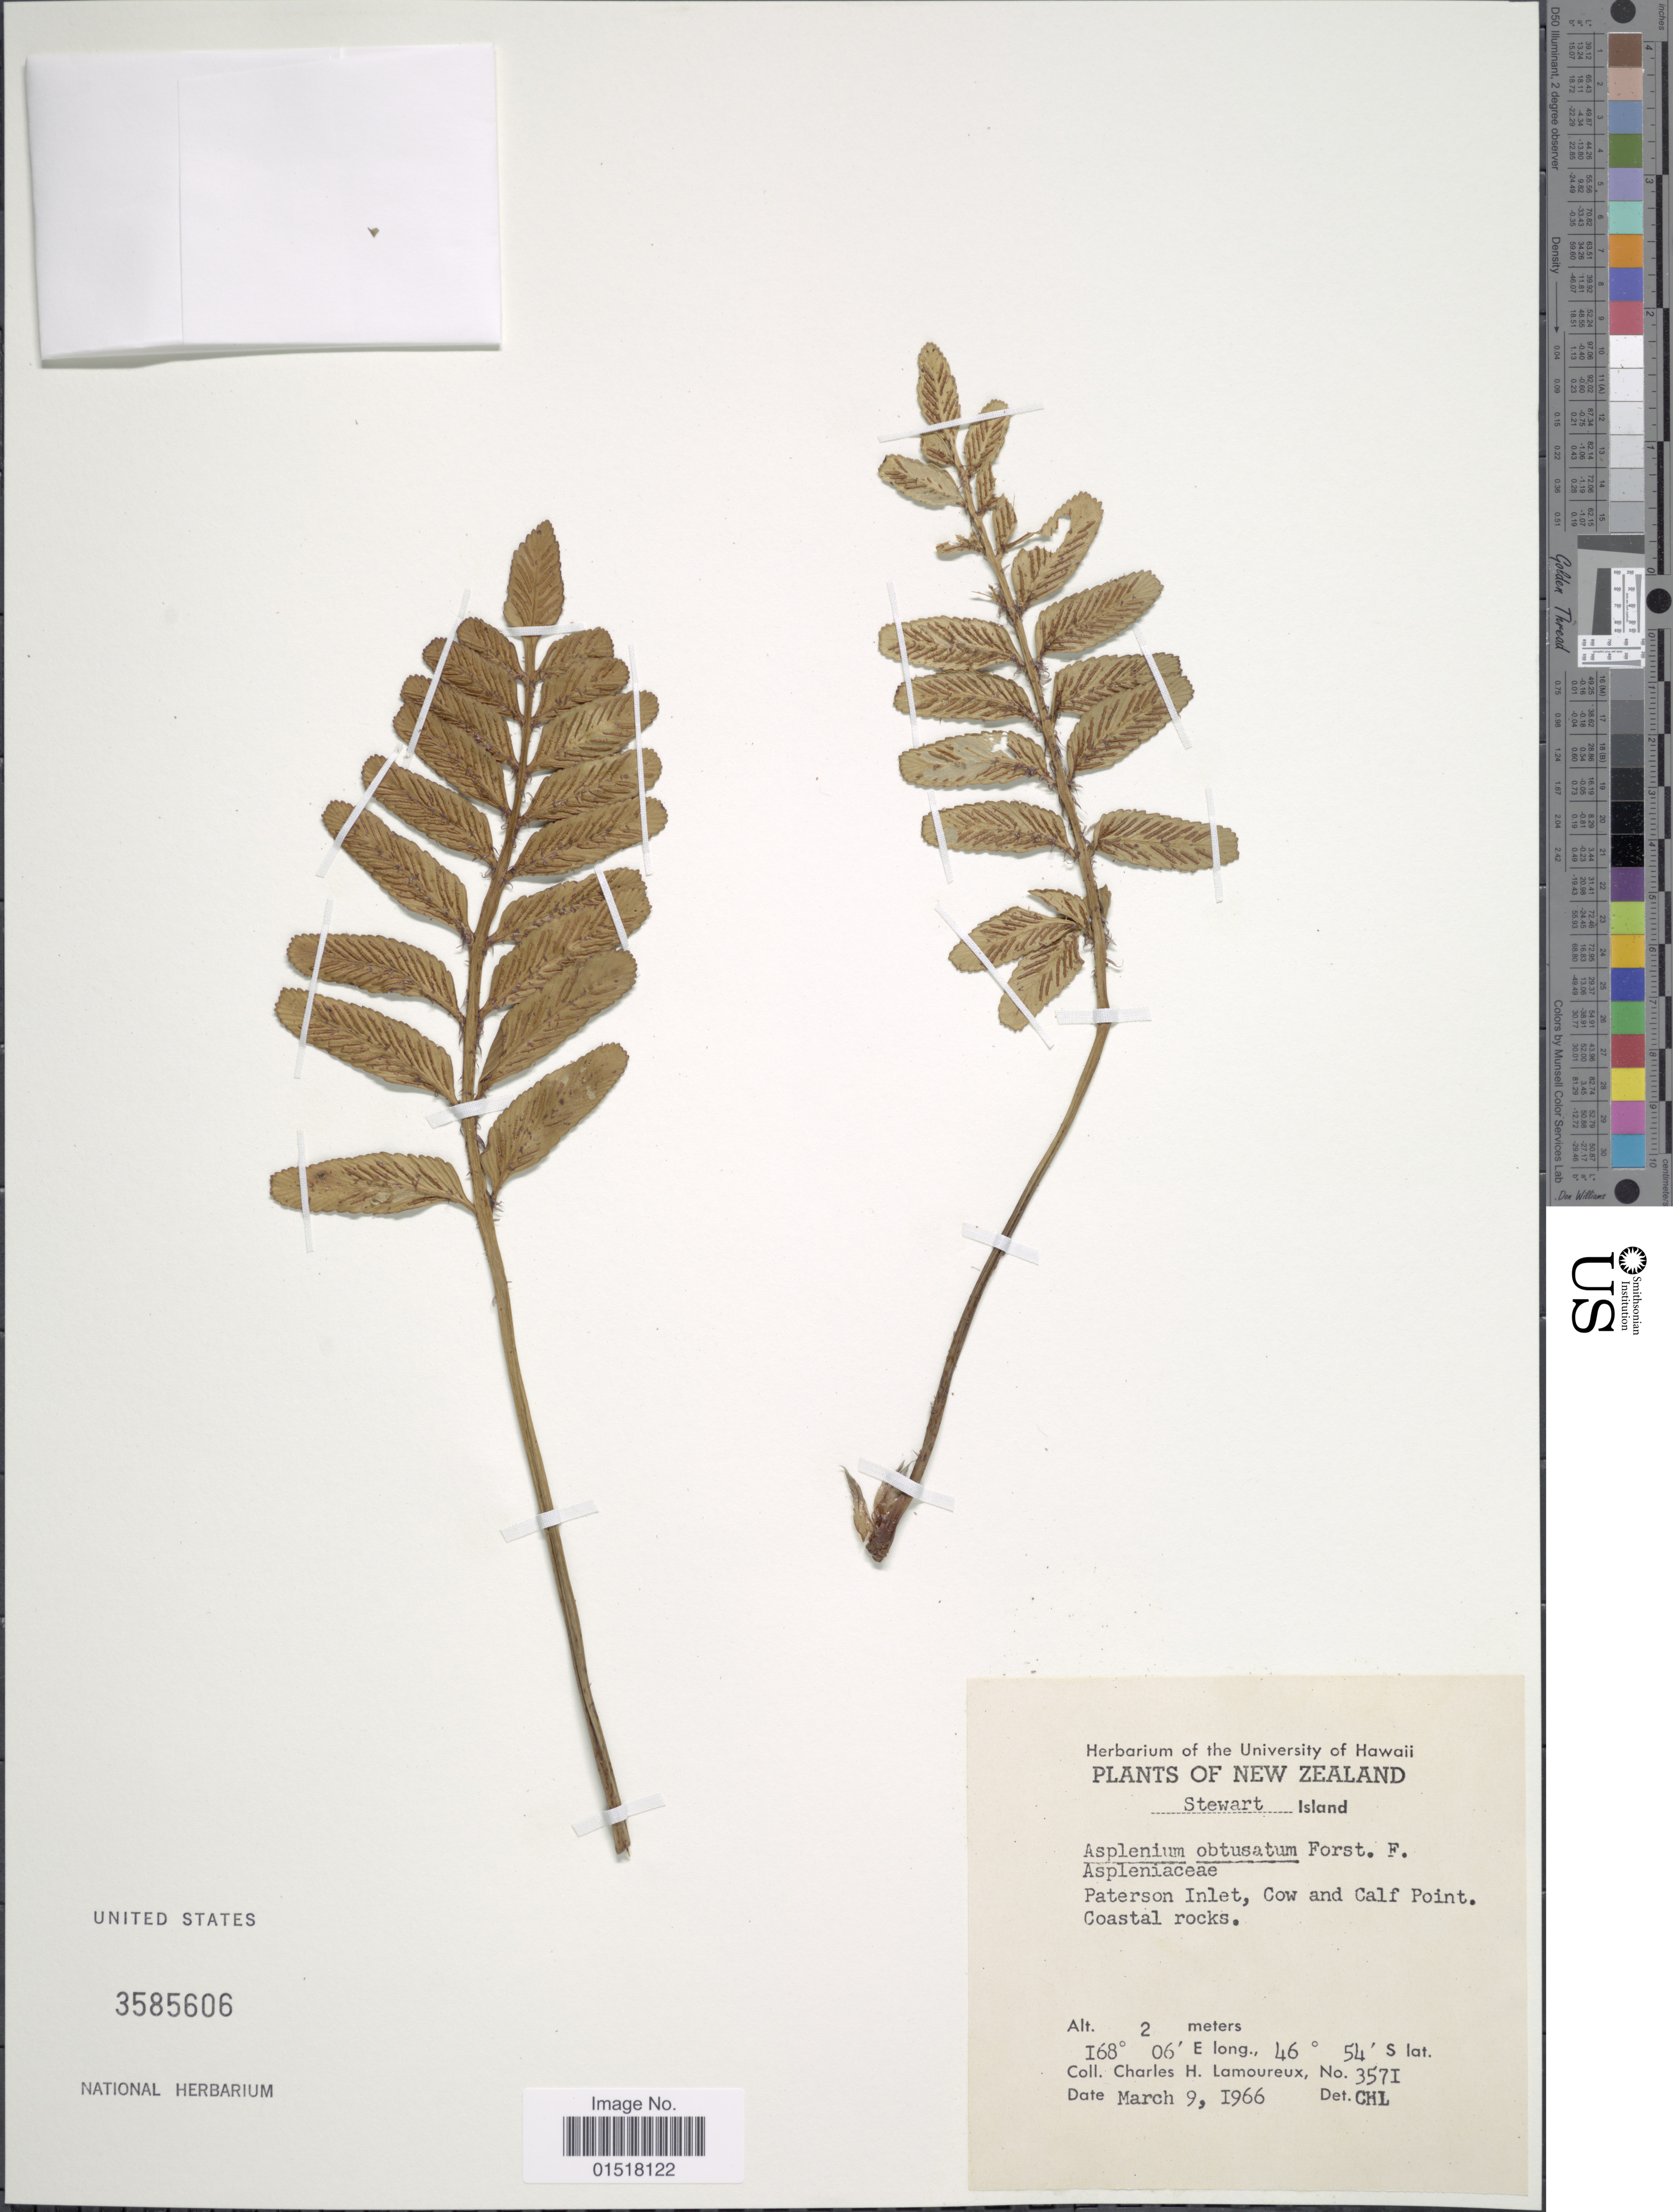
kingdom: Plantae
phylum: Tracheophyta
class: Polypodiopsida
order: Polypodiales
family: Aspleniaceae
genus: Asplenium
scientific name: Asplenium obtusatum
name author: G. Forst.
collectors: C. H. Lamoureux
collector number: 3571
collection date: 1966-03-09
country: New Zealand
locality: Stewart Island. Paterson Inlet, Cow and Calf Point. Coastal rocks.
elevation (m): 2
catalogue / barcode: US 3585606